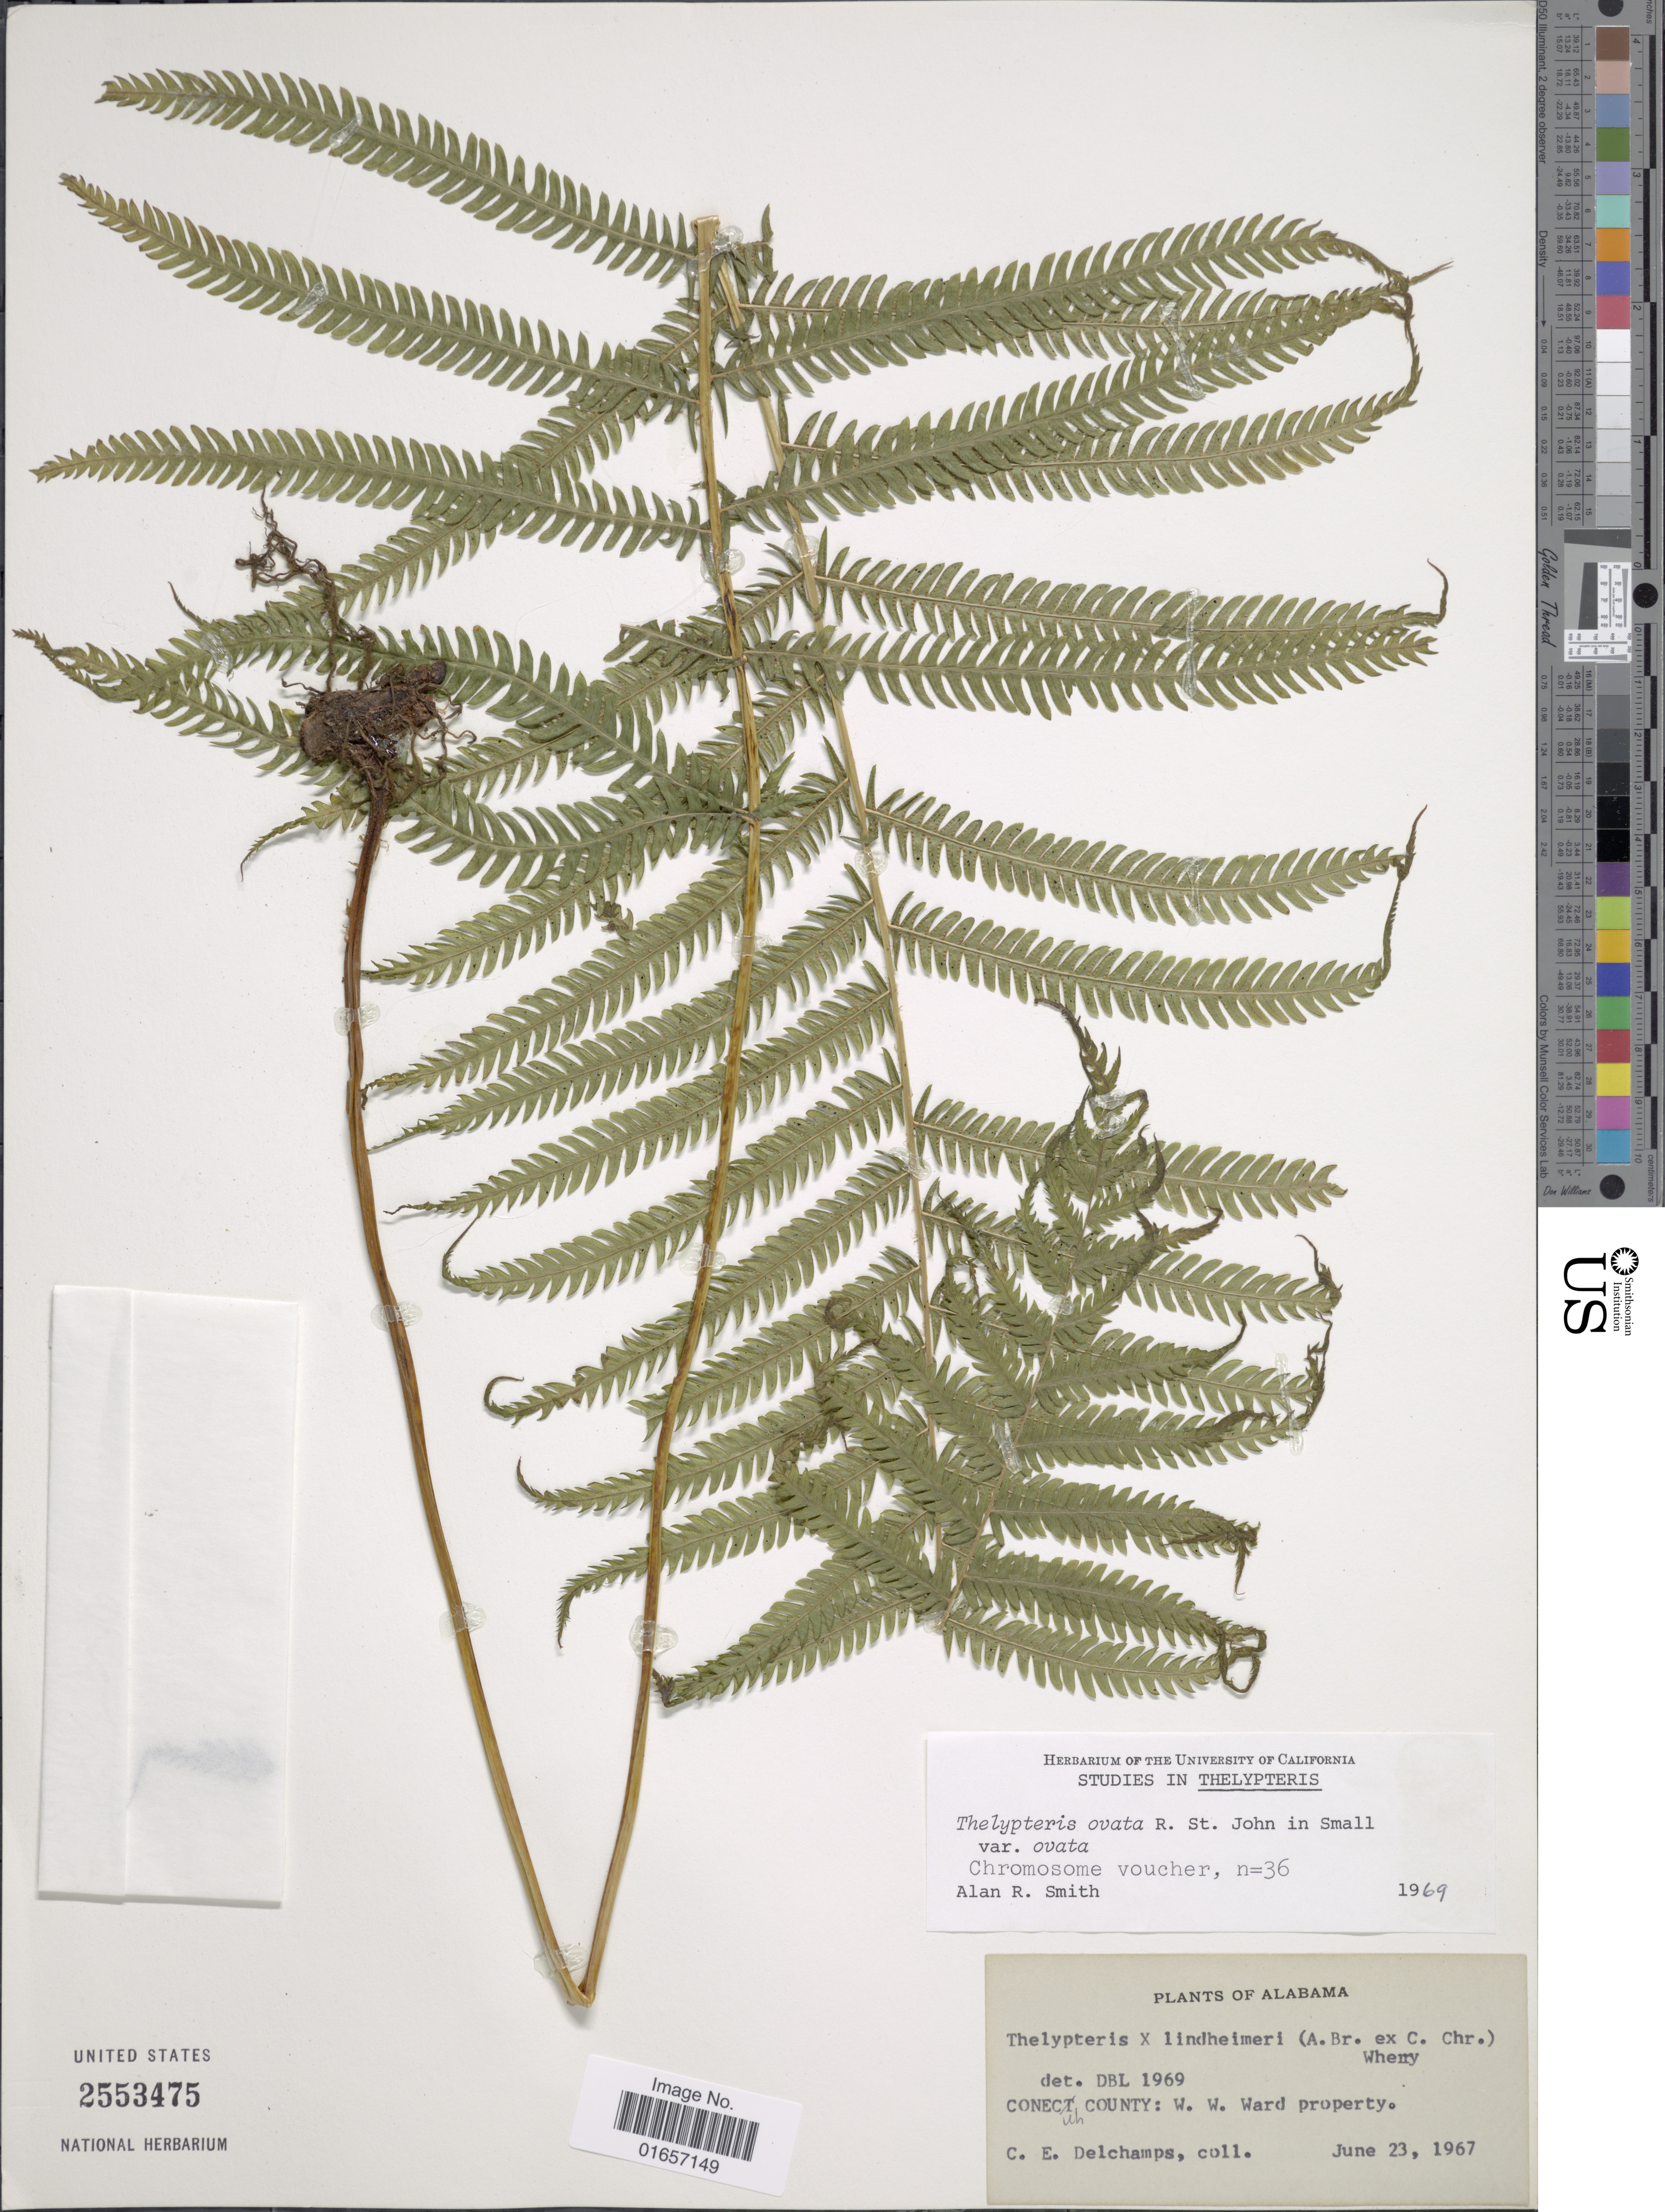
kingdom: Plantae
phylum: Tracheophyta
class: Polypodiopsida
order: Polypodiales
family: Thelypteridaceae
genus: Christella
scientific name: Christella ovata var. ovata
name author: (R.P. St. John) Á. Löve & D. Löve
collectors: C. Delchamps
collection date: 1967-06-23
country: United States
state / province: Alabama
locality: Conecuh County: W. Ward property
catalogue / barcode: US 2553475